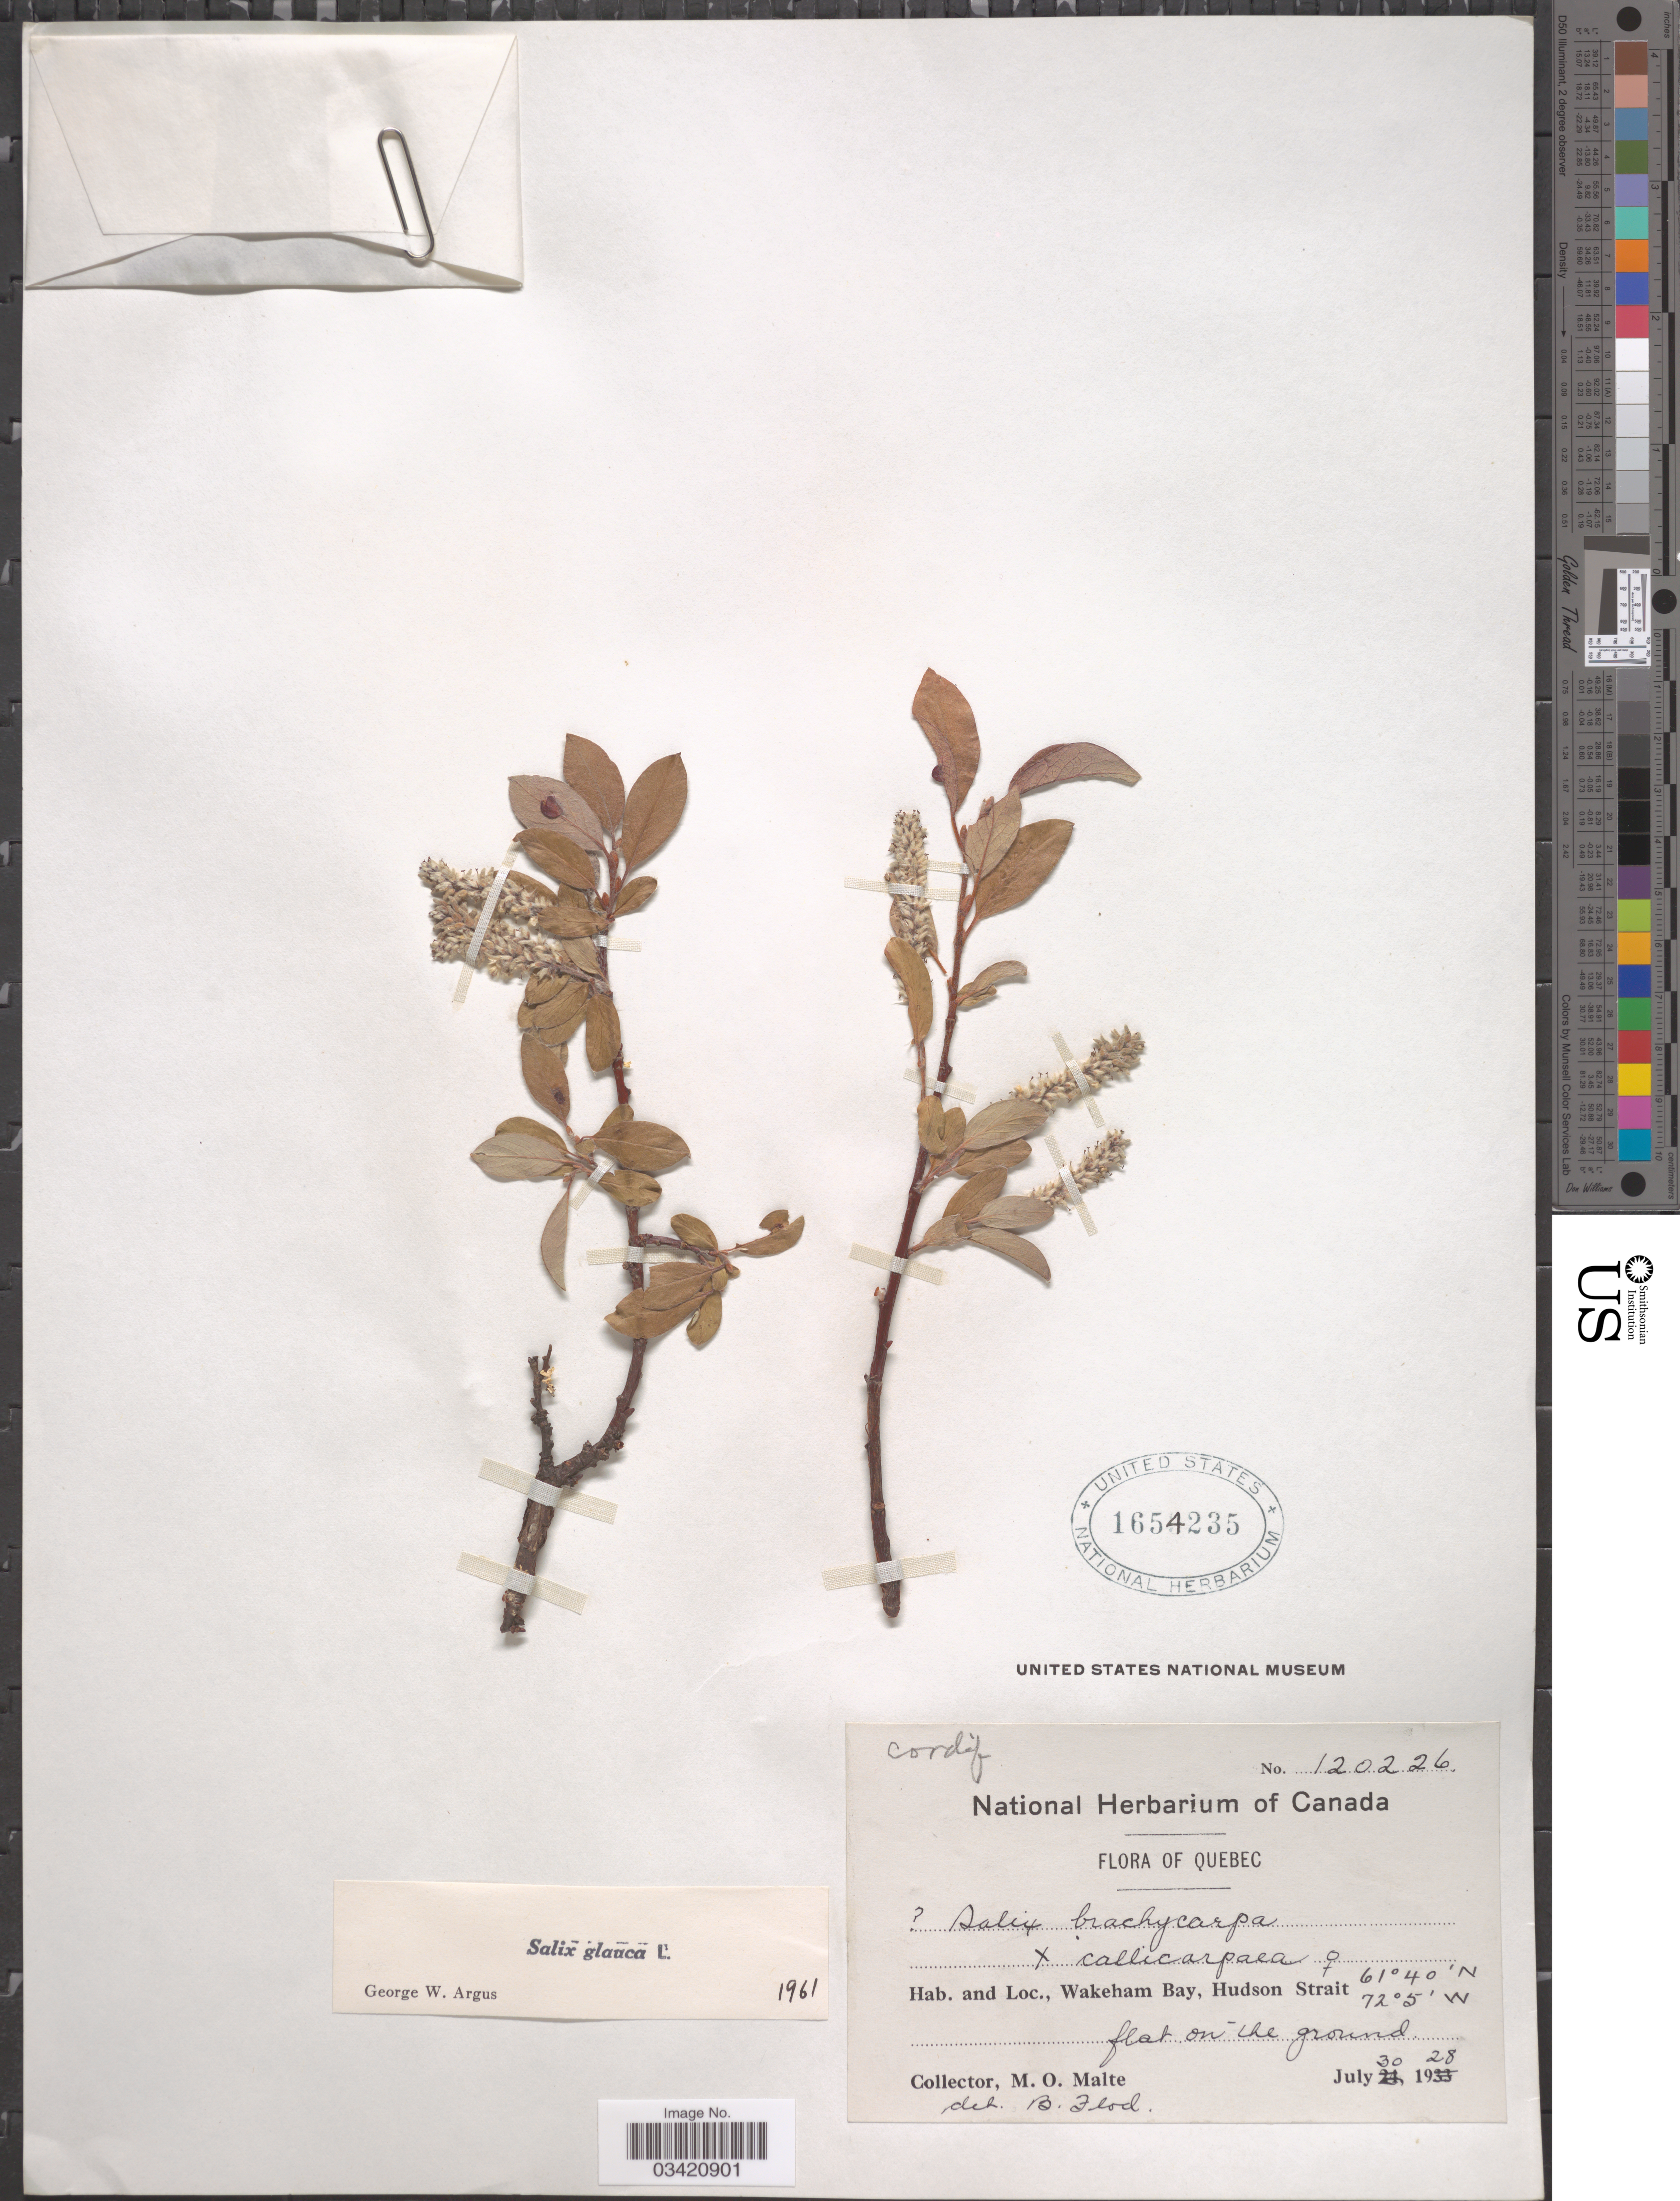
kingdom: Plantae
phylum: Tracheophyta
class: Magnoliopsida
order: Malpighiales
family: Salicaceae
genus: Salix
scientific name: Salix glauca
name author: L.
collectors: M. O. Malte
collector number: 120226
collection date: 1928-07-30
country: Canada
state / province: Quebec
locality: Wakeham Bay, Hudson Strait.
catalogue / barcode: US 1654235